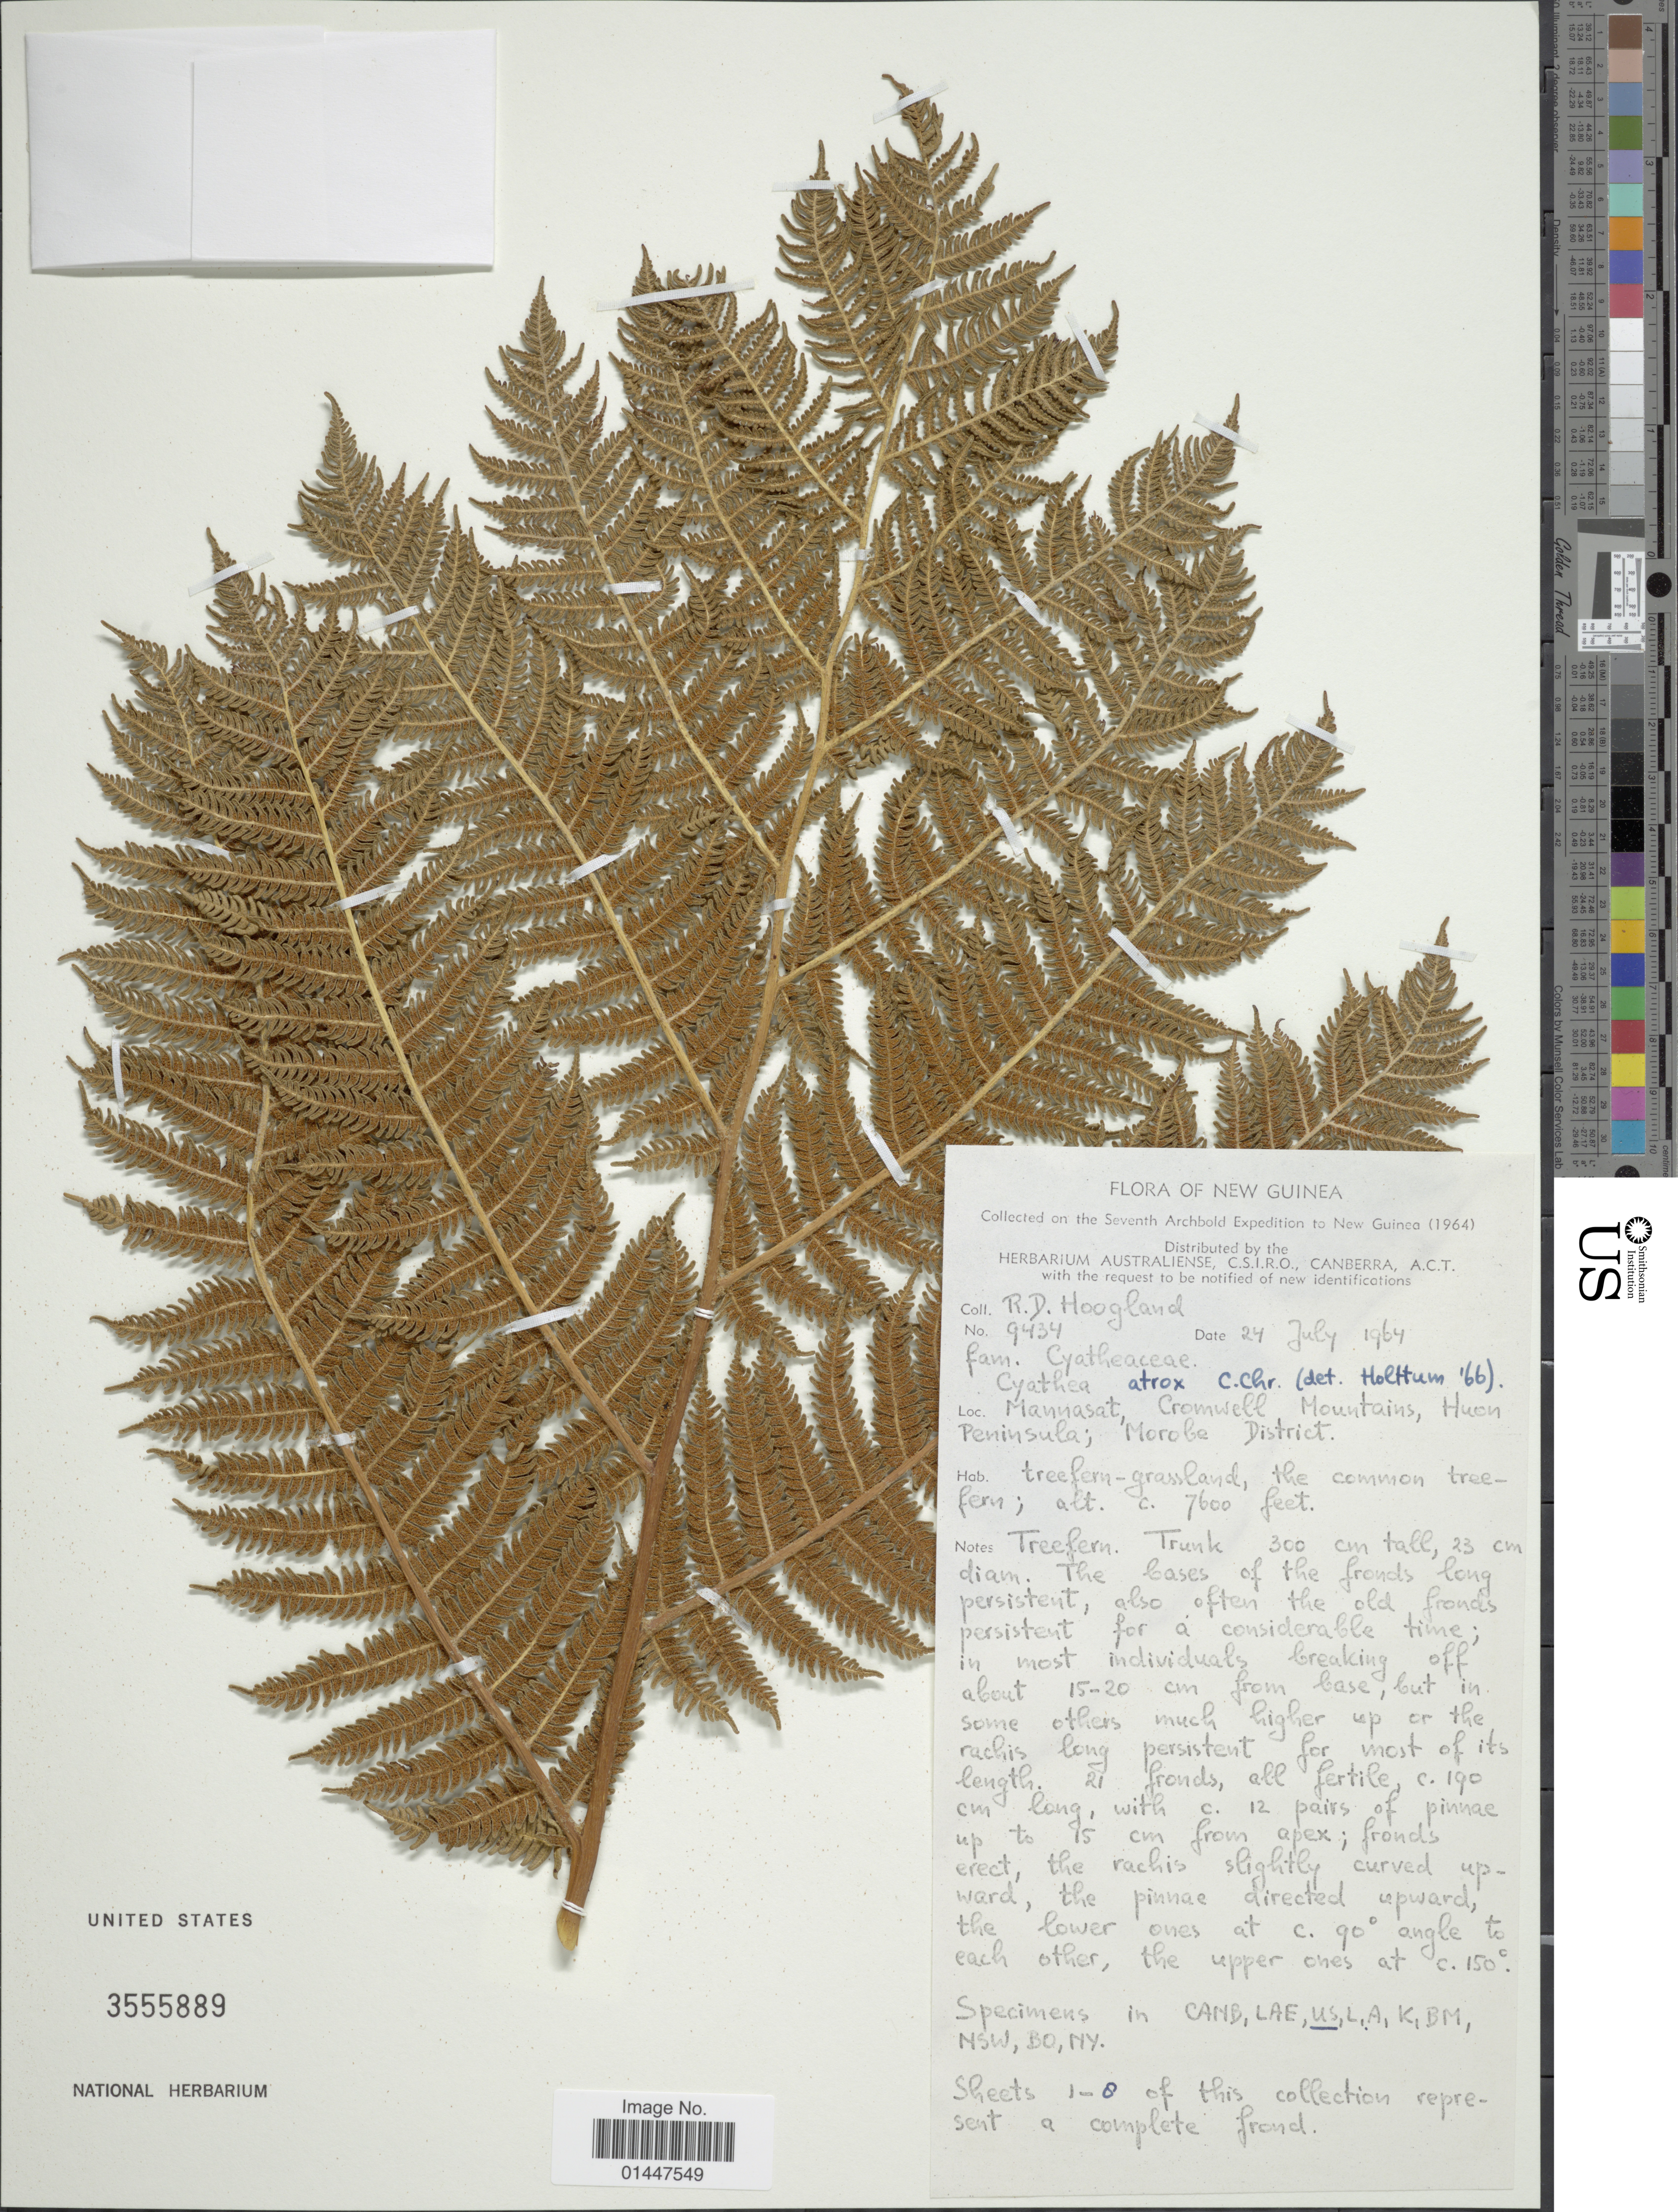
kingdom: Plantae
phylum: Tracheophyta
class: Polypodiopsida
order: Cyatheales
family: Cyatheaceae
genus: Sphaeropteris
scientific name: Sphaeropteris atrox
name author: (C. Chr.) R.M. Tryon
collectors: R. D. Hoogland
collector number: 9434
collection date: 1964-07-24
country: Papua New Guinea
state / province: Morobe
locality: New Guinea. Mannasat, Cromwell Mountains, Huon Peninsula; Morobe District.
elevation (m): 2316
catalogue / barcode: US 3555889